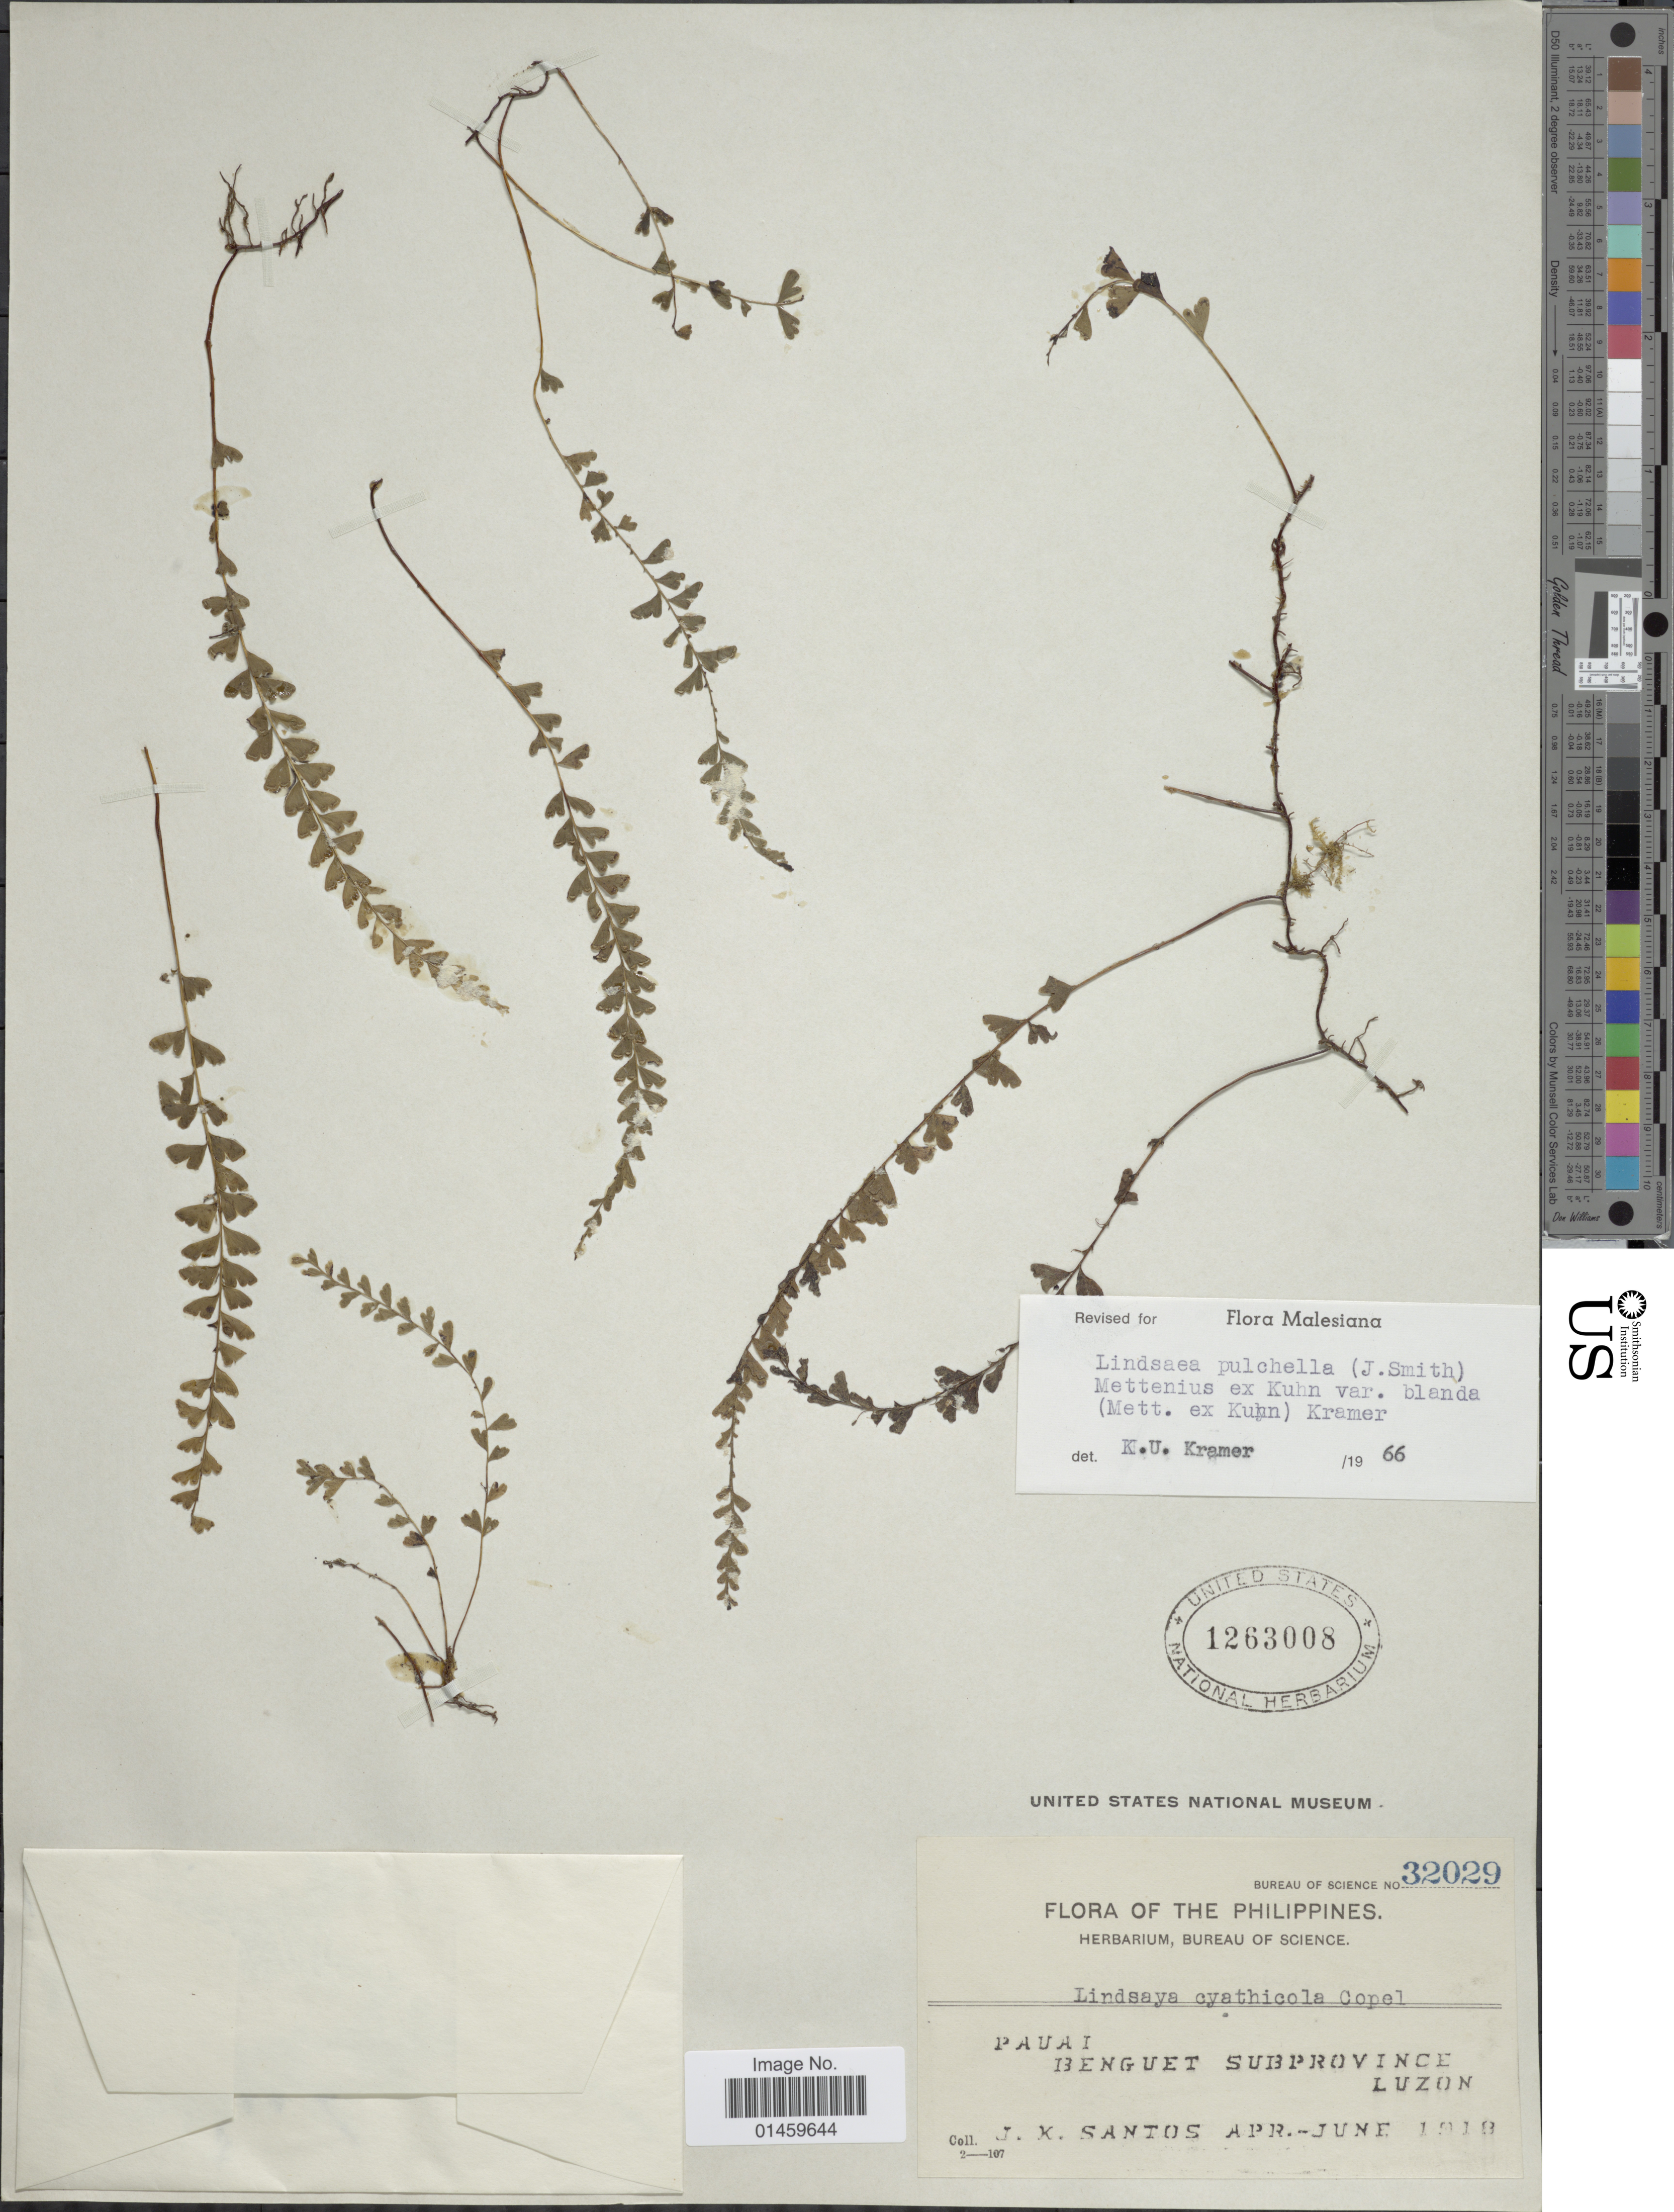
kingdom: Plantae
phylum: Tracheophyta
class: Polypodiopsida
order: Polypodiales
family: Lindsaeaceae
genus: Lindsaea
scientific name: Lindsaea pulchella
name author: (J. Sm.) Mett. ex Kuhn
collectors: J. K. Santos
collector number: Bureau of Science 32029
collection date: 1918-04/1918-06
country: Philippines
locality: Pauai. Benguet Subprovince Luzon.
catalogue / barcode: US 1263008